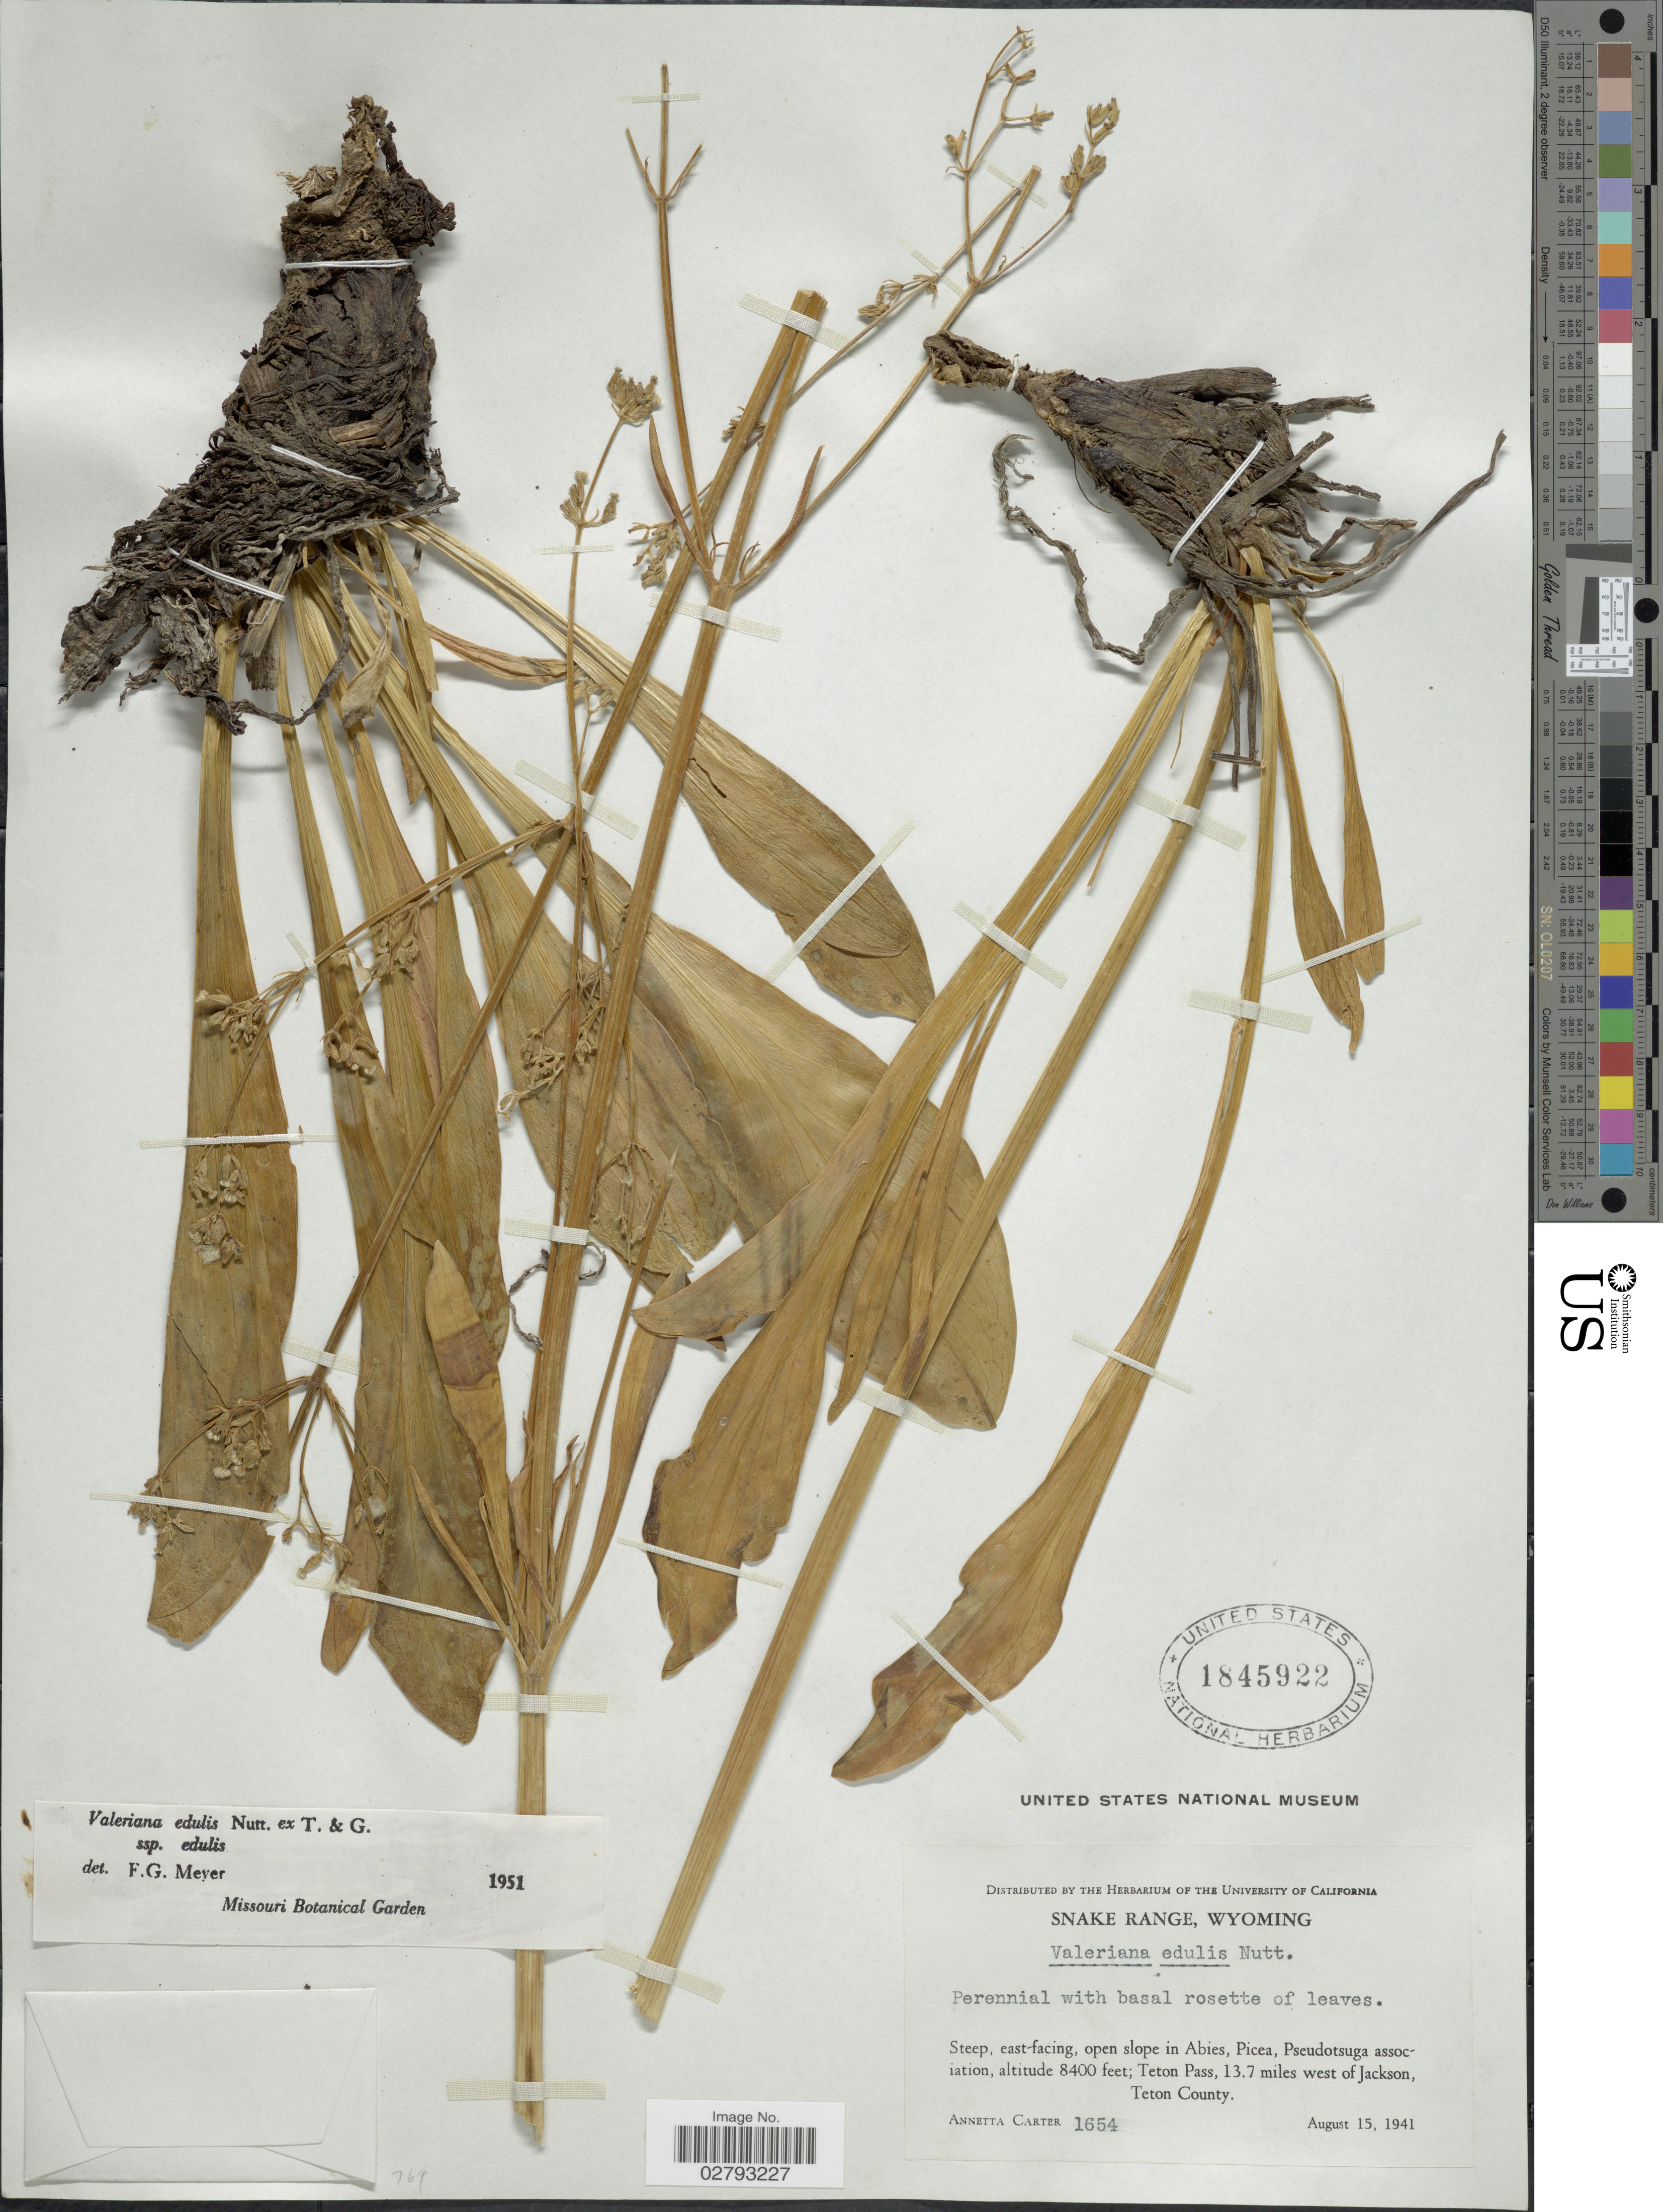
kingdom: Plantae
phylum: Tracheophyta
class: Magnoliopsida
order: Dipsacales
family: Caprifoliaceae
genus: Valeriana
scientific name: Valeriana edulis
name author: Nutt.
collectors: A. Carter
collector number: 1654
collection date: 1941-08-15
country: United States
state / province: Wyoming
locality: Snake Range, Teton Pass, 13.7 miles west of Jackson, Teton County.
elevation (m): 2560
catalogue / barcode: US 1845922